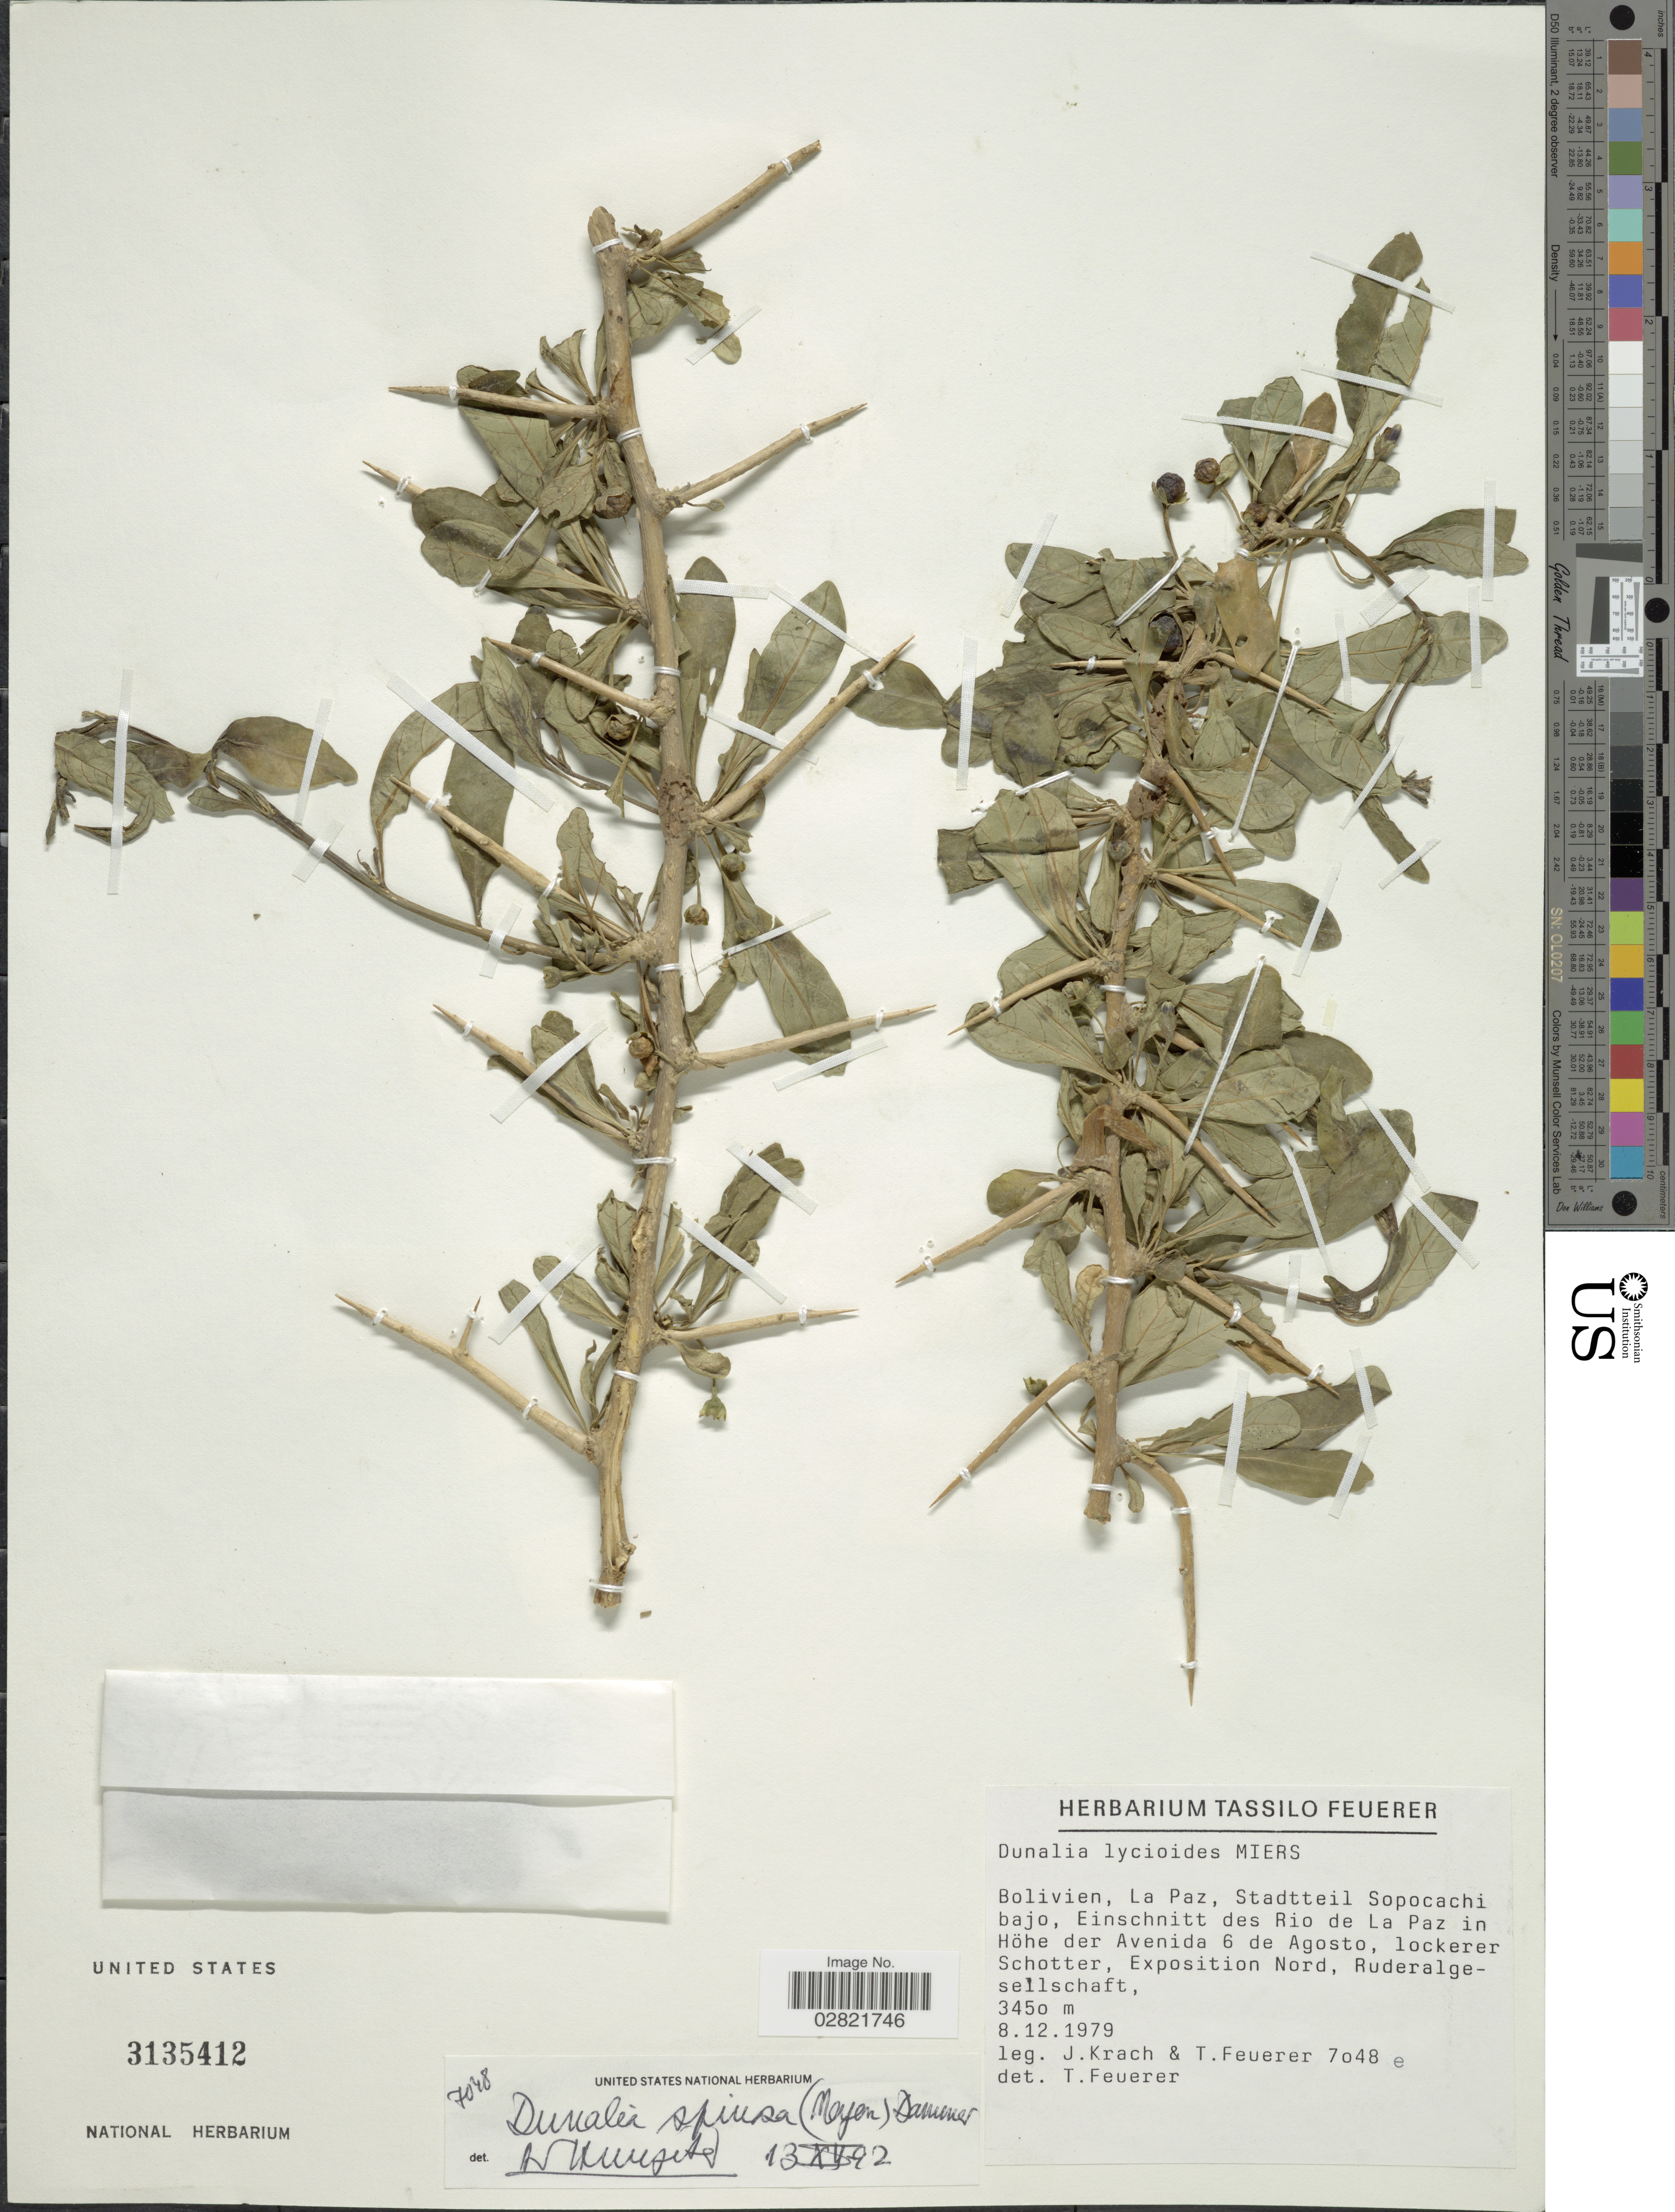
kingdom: Plantae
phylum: Tracheophyta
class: Magnoliopsida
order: Solanales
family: Solanaceae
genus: Dunalia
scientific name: Dunalia spinosa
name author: (Meyen) Dammer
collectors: J. Krach & T. Feuerer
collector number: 7048e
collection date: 1979-12-08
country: Bolivia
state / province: La Paz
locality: Bolivien, Stadtteil Sopocachi bajo, Einschnitt des Rio de La Paz in Höhe der Avenida 6 de Agosto, lockerer Schotter, Exposition Nord, Ruderalgesellschaft.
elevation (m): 3450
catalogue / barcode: US 3135412